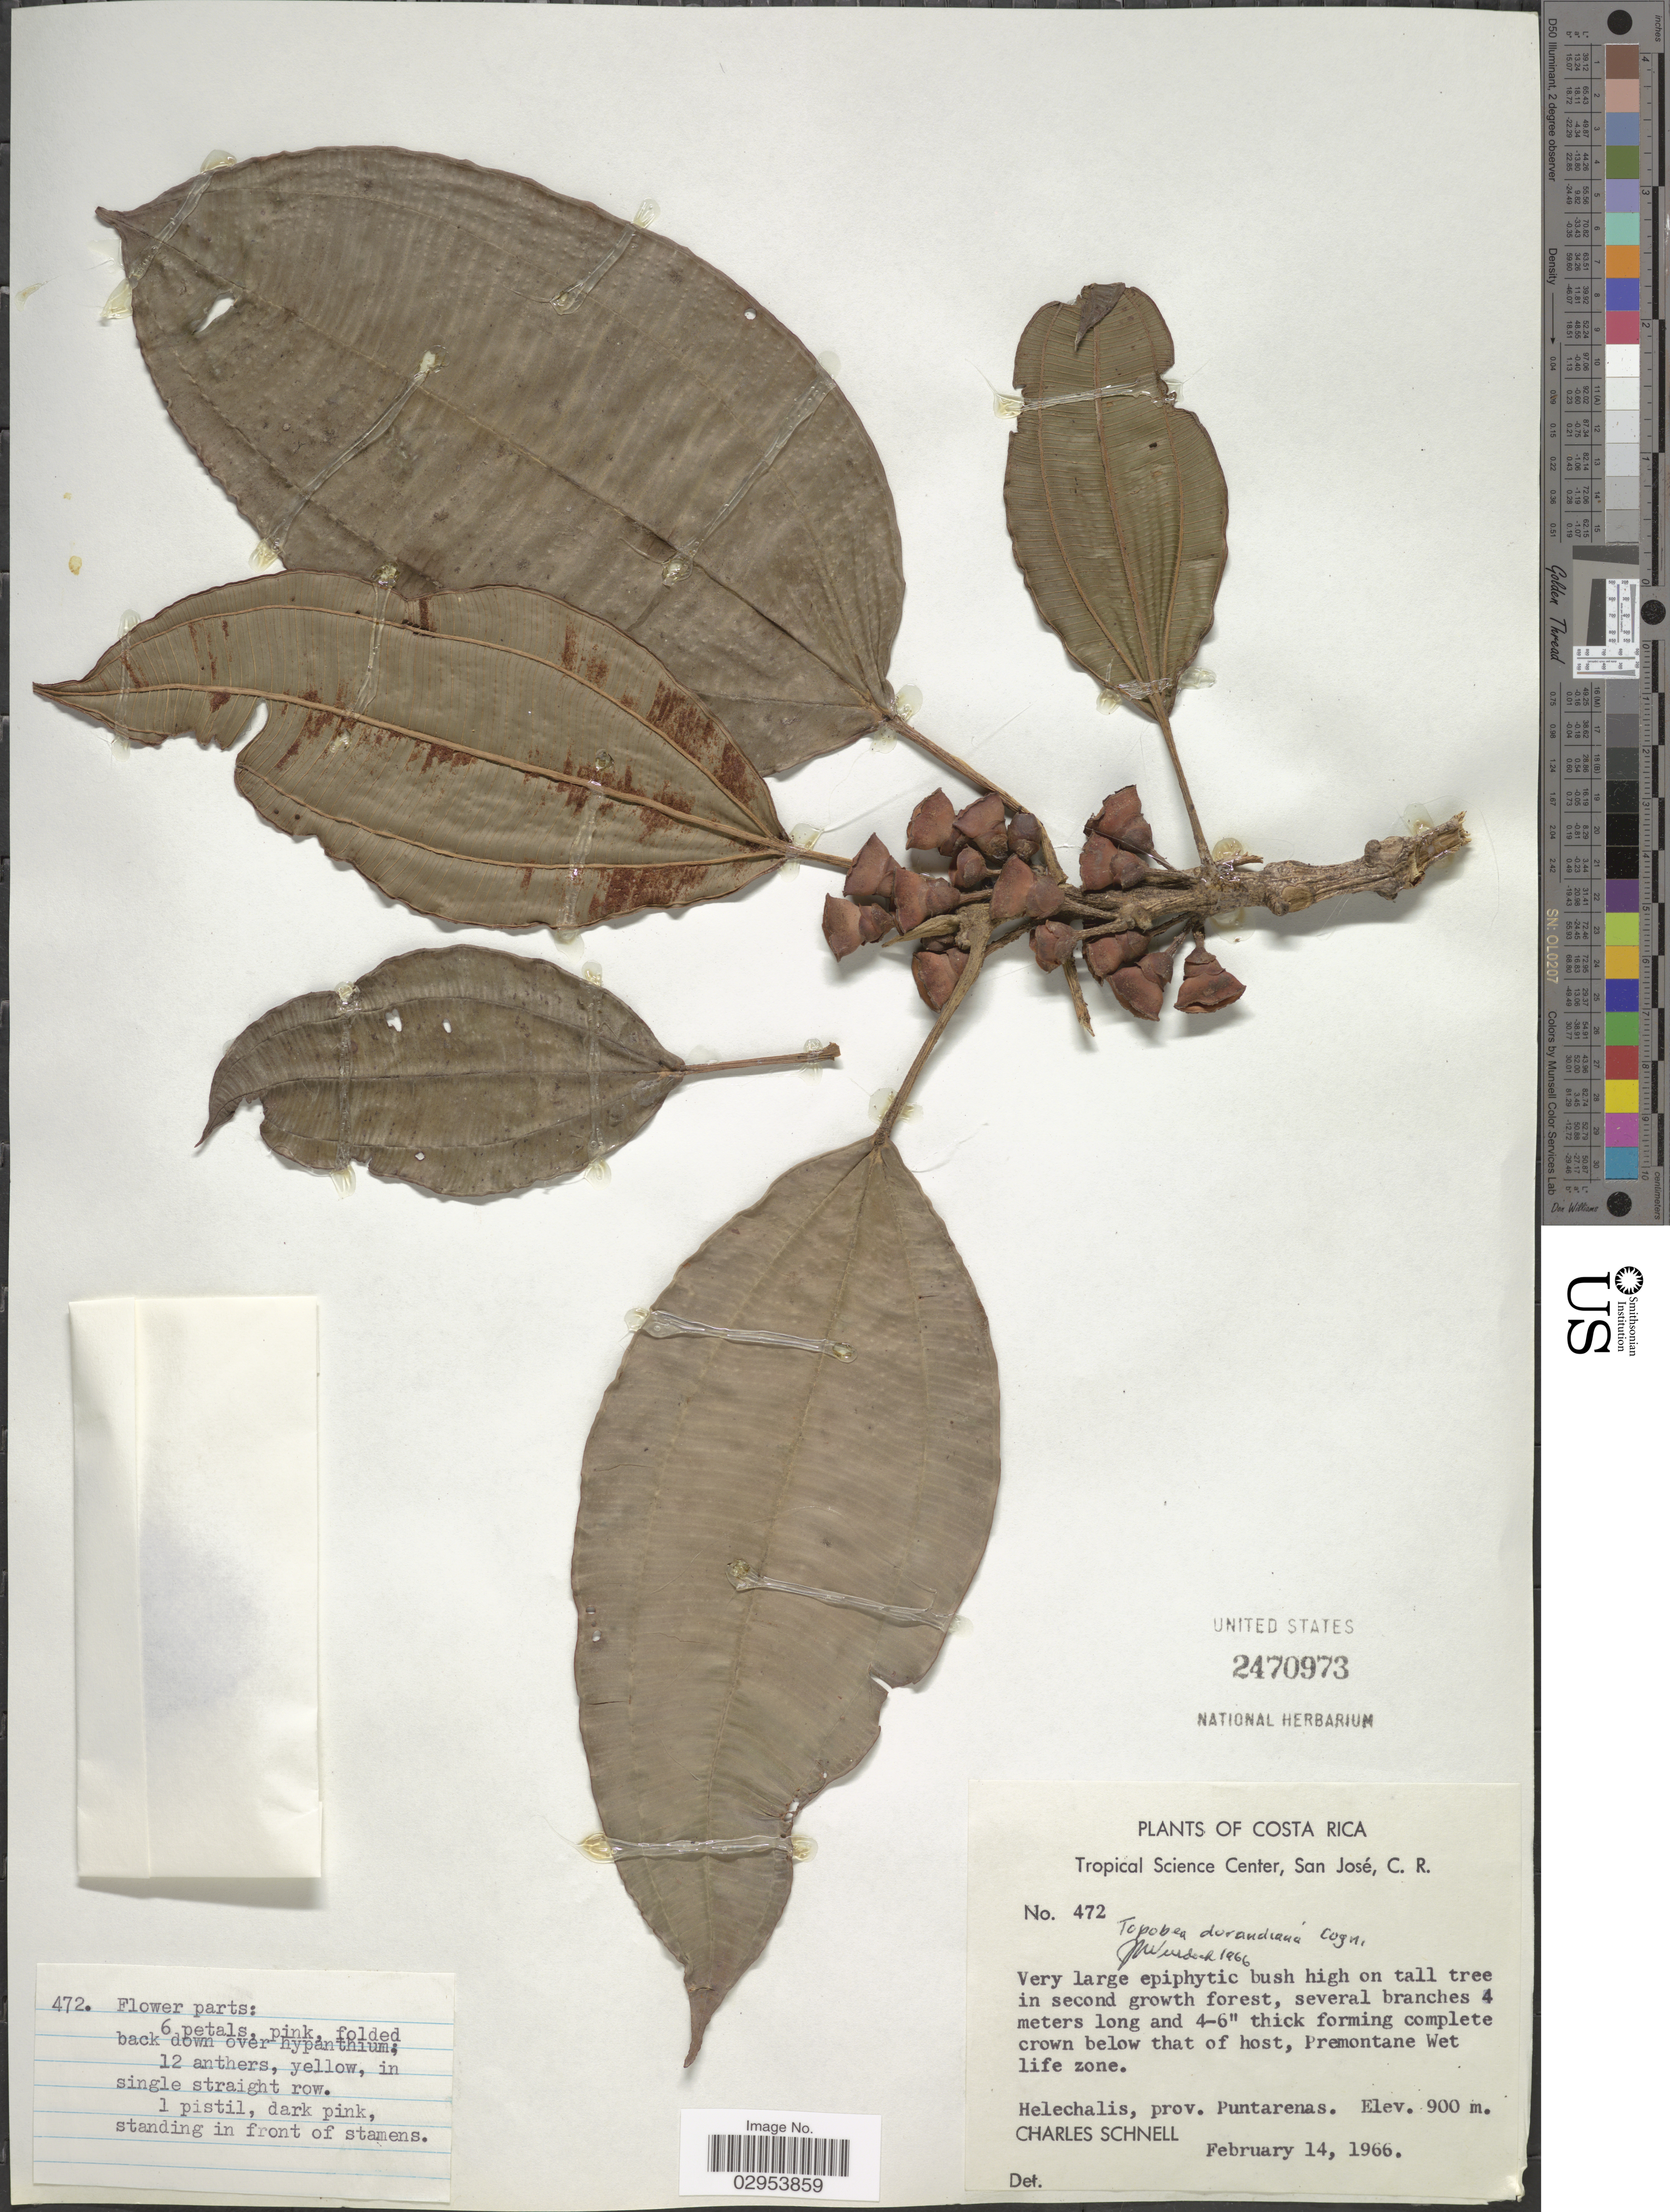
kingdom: Plantae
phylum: Tracheophyta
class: Magnoliopsida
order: Myrtales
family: Melastomataceae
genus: Topobea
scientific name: Topobea maurofernandeziana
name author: Cogn.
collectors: C. Schnell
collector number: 472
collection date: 1966-02-14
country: Costa Rica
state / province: Puntarenas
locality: Premontane Wet life zone. Helechalis.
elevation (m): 900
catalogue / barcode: US 2470973